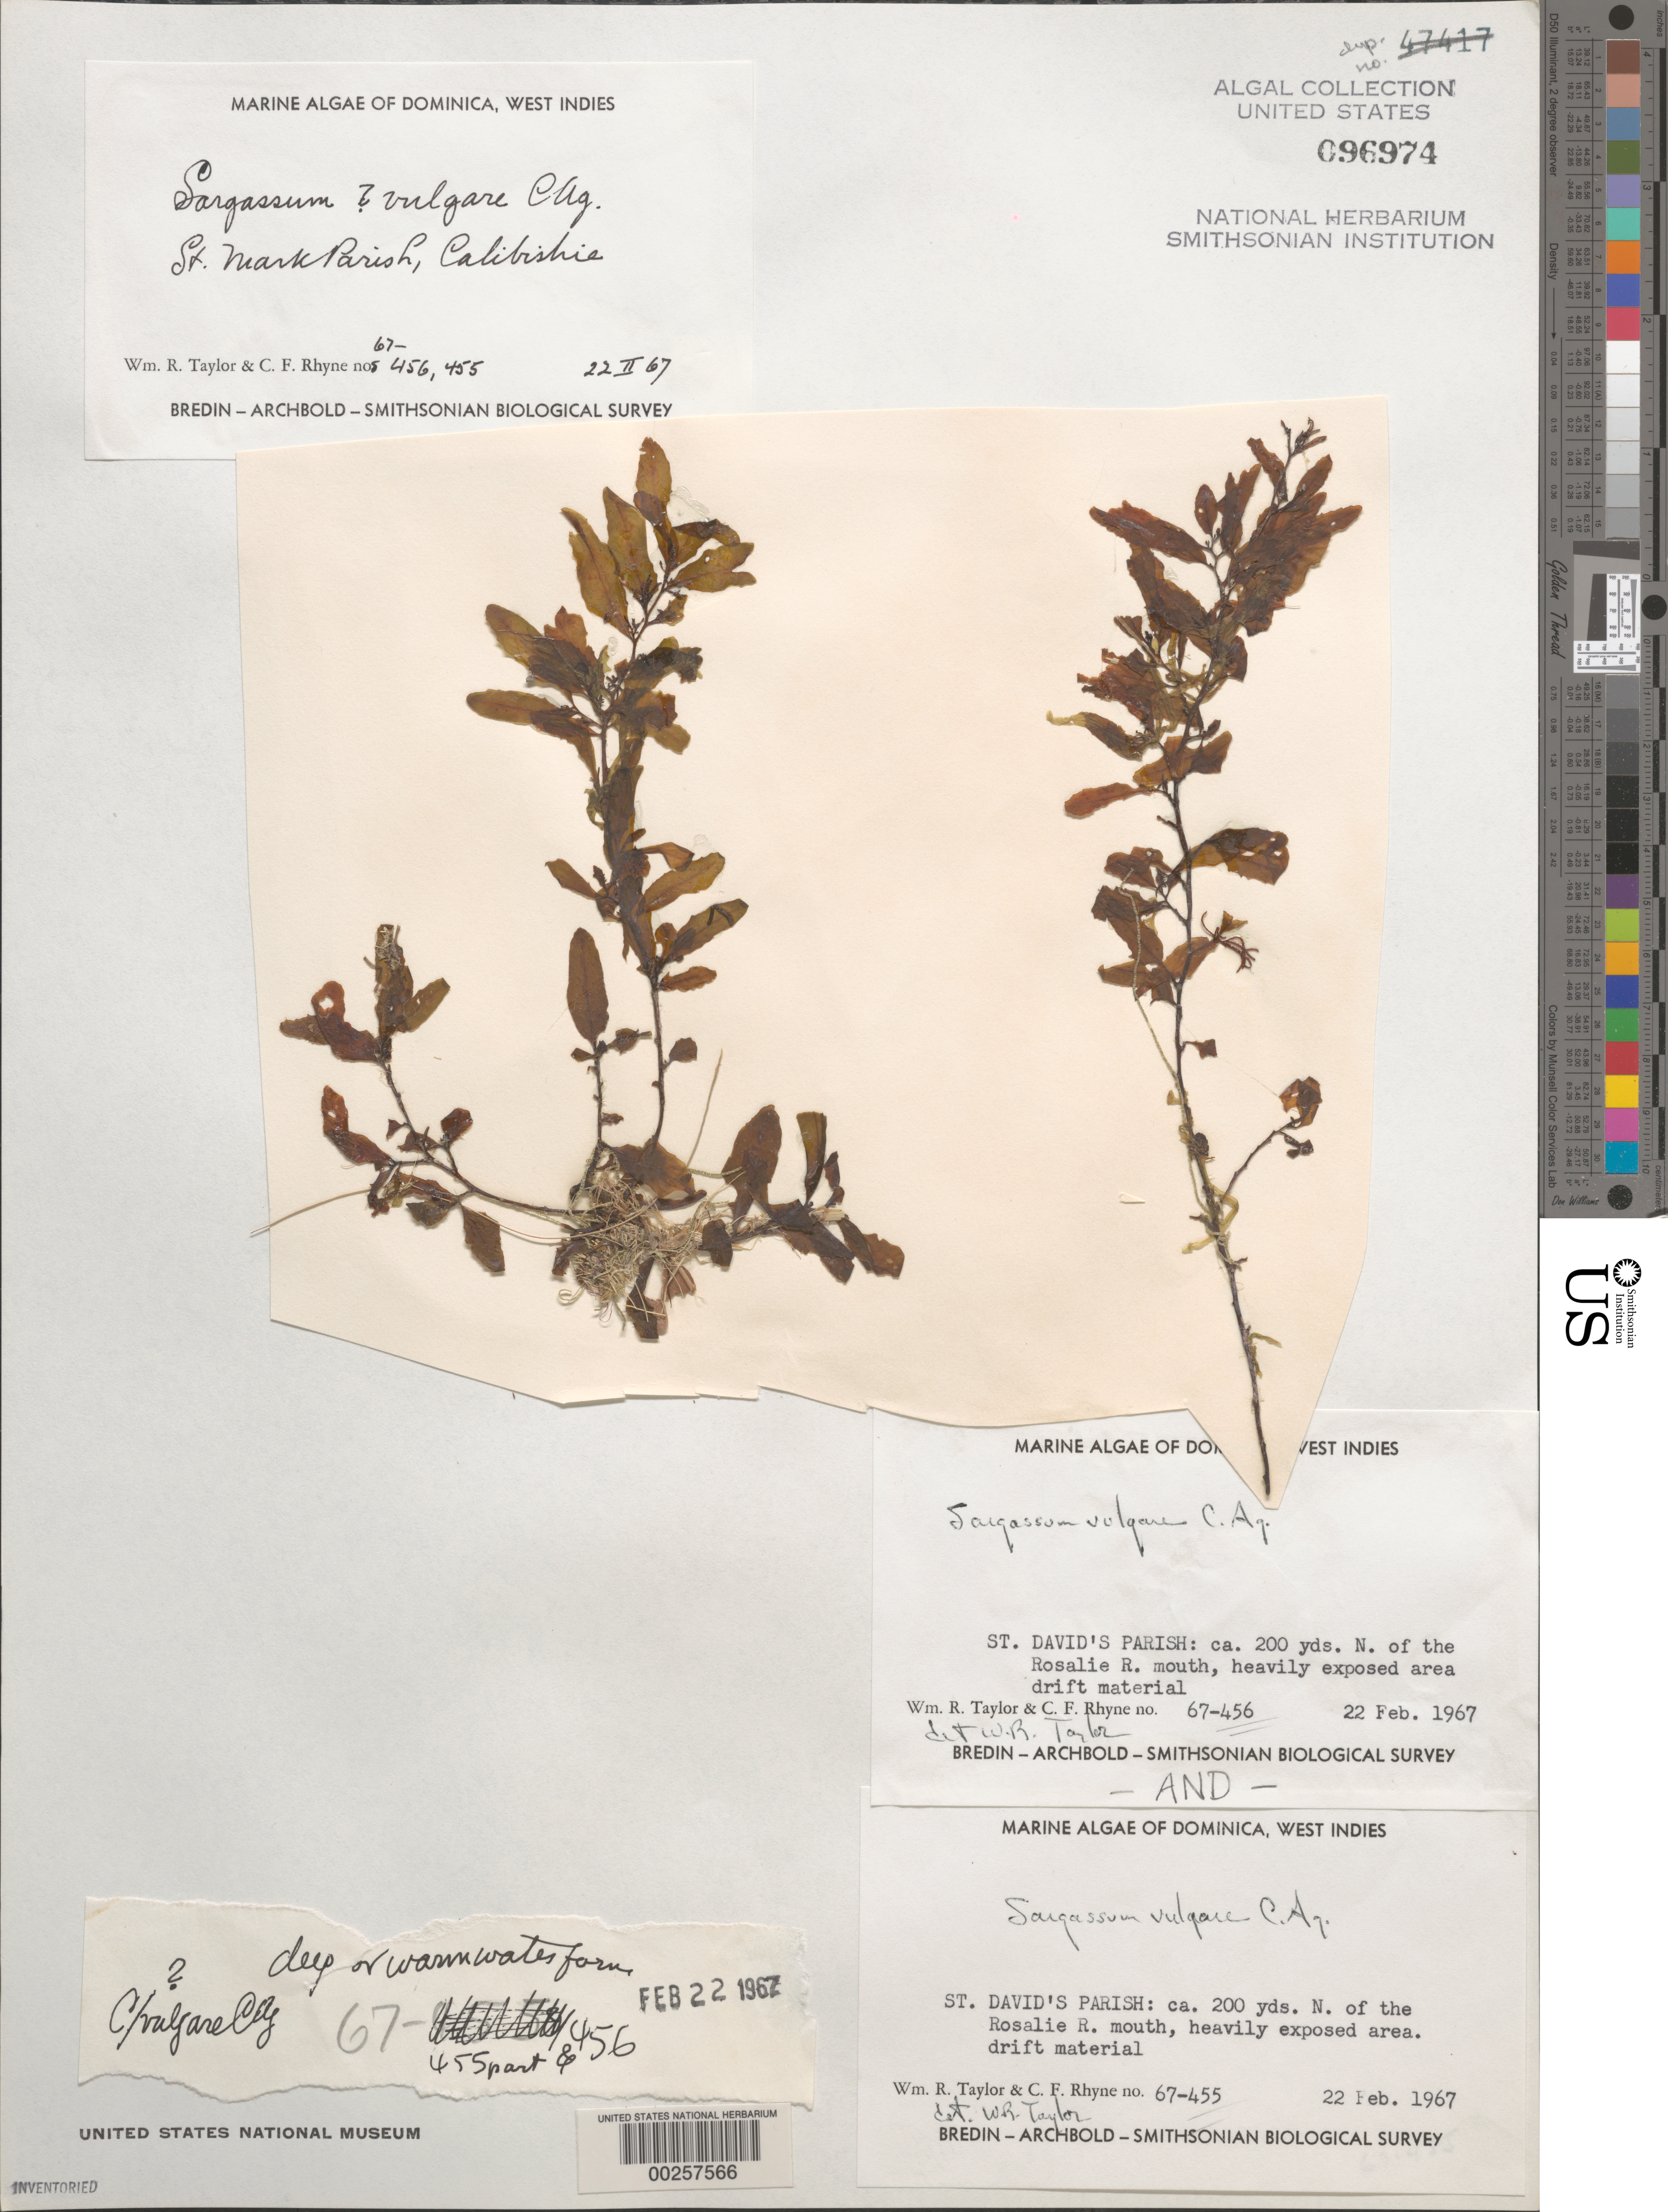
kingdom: Chromista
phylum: Ochrophyta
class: Phaeophyceae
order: Fucales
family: Sargassaceae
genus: Sargassum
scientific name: Sargassum vulgare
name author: C. Agardh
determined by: Taylor, William R.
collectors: W. R. Taylor & C. Rhyne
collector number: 67-455 & 67-456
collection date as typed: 22 Feb 1967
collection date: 1967-02-22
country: Dominica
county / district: St. David's Parish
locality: North of Rosalie River mouth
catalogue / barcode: US 96974